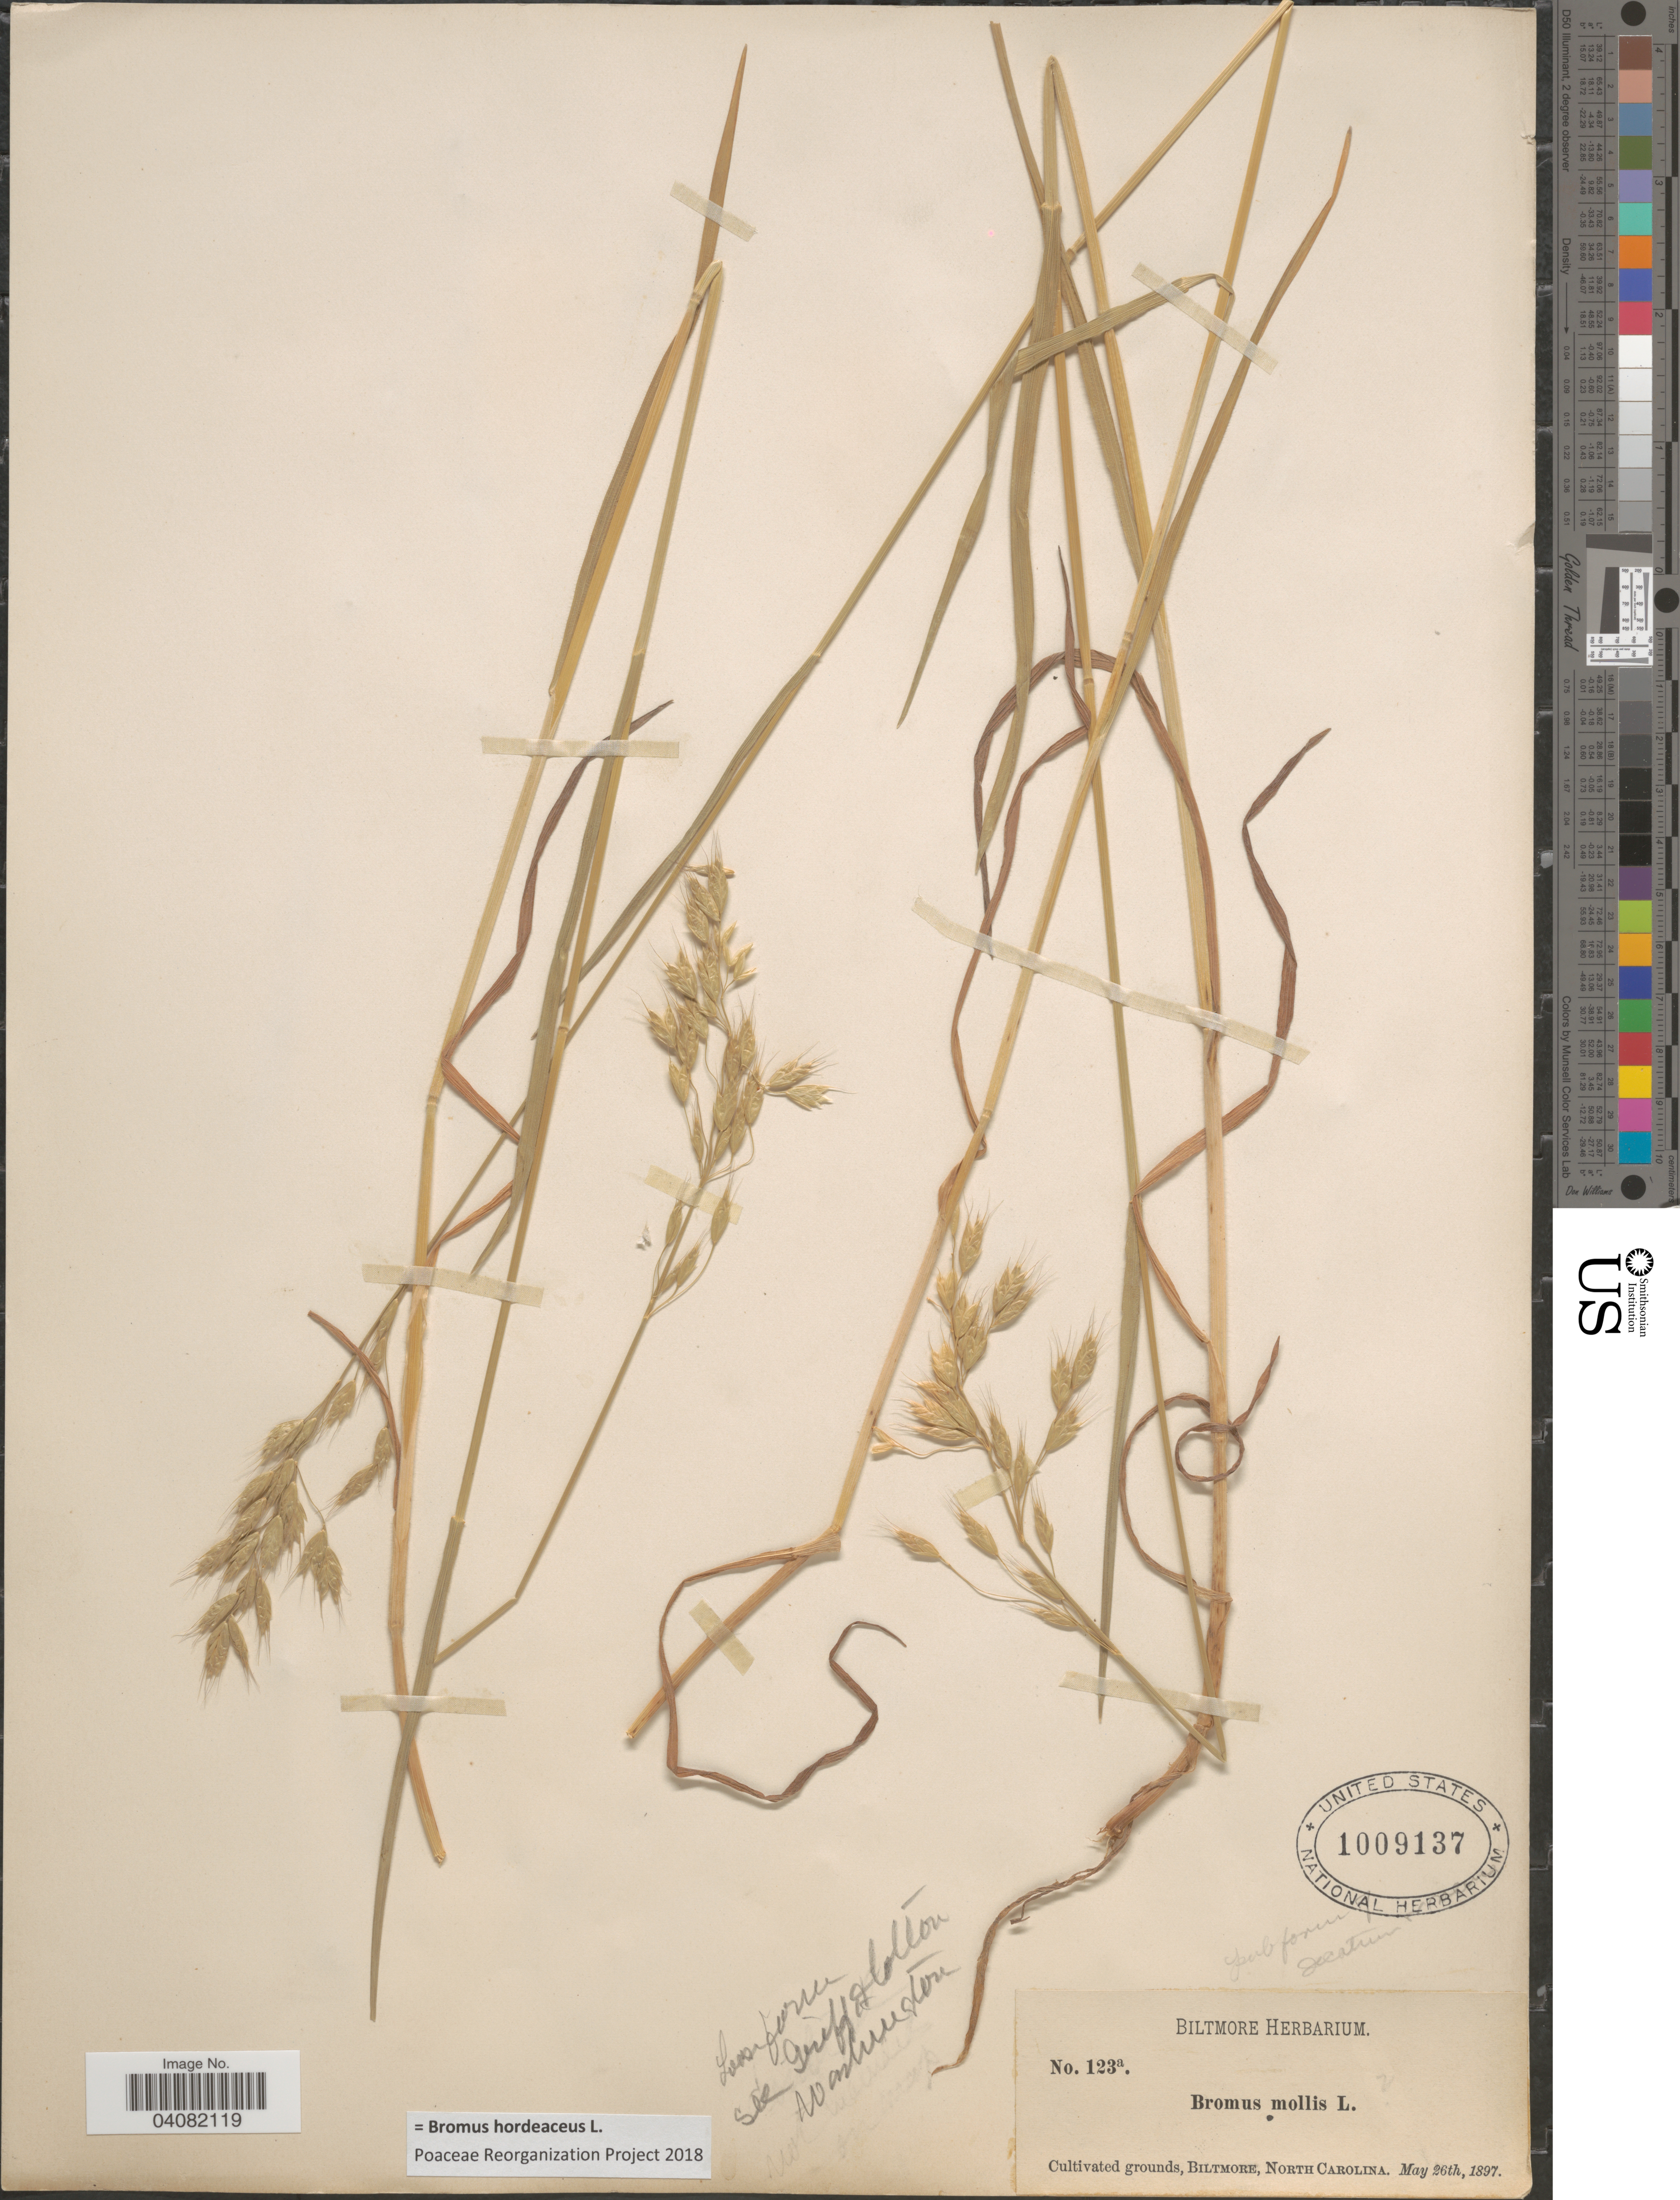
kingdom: Plantae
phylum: Tracheophyta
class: Liliopsida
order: Poales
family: Poaceae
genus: Bromus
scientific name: Bromus hordeaceus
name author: L.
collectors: ex herb. Biltmore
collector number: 123a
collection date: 1897-05-26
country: United States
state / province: North Carolina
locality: Cultivated grounds, Biltmore.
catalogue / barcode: US 1009137